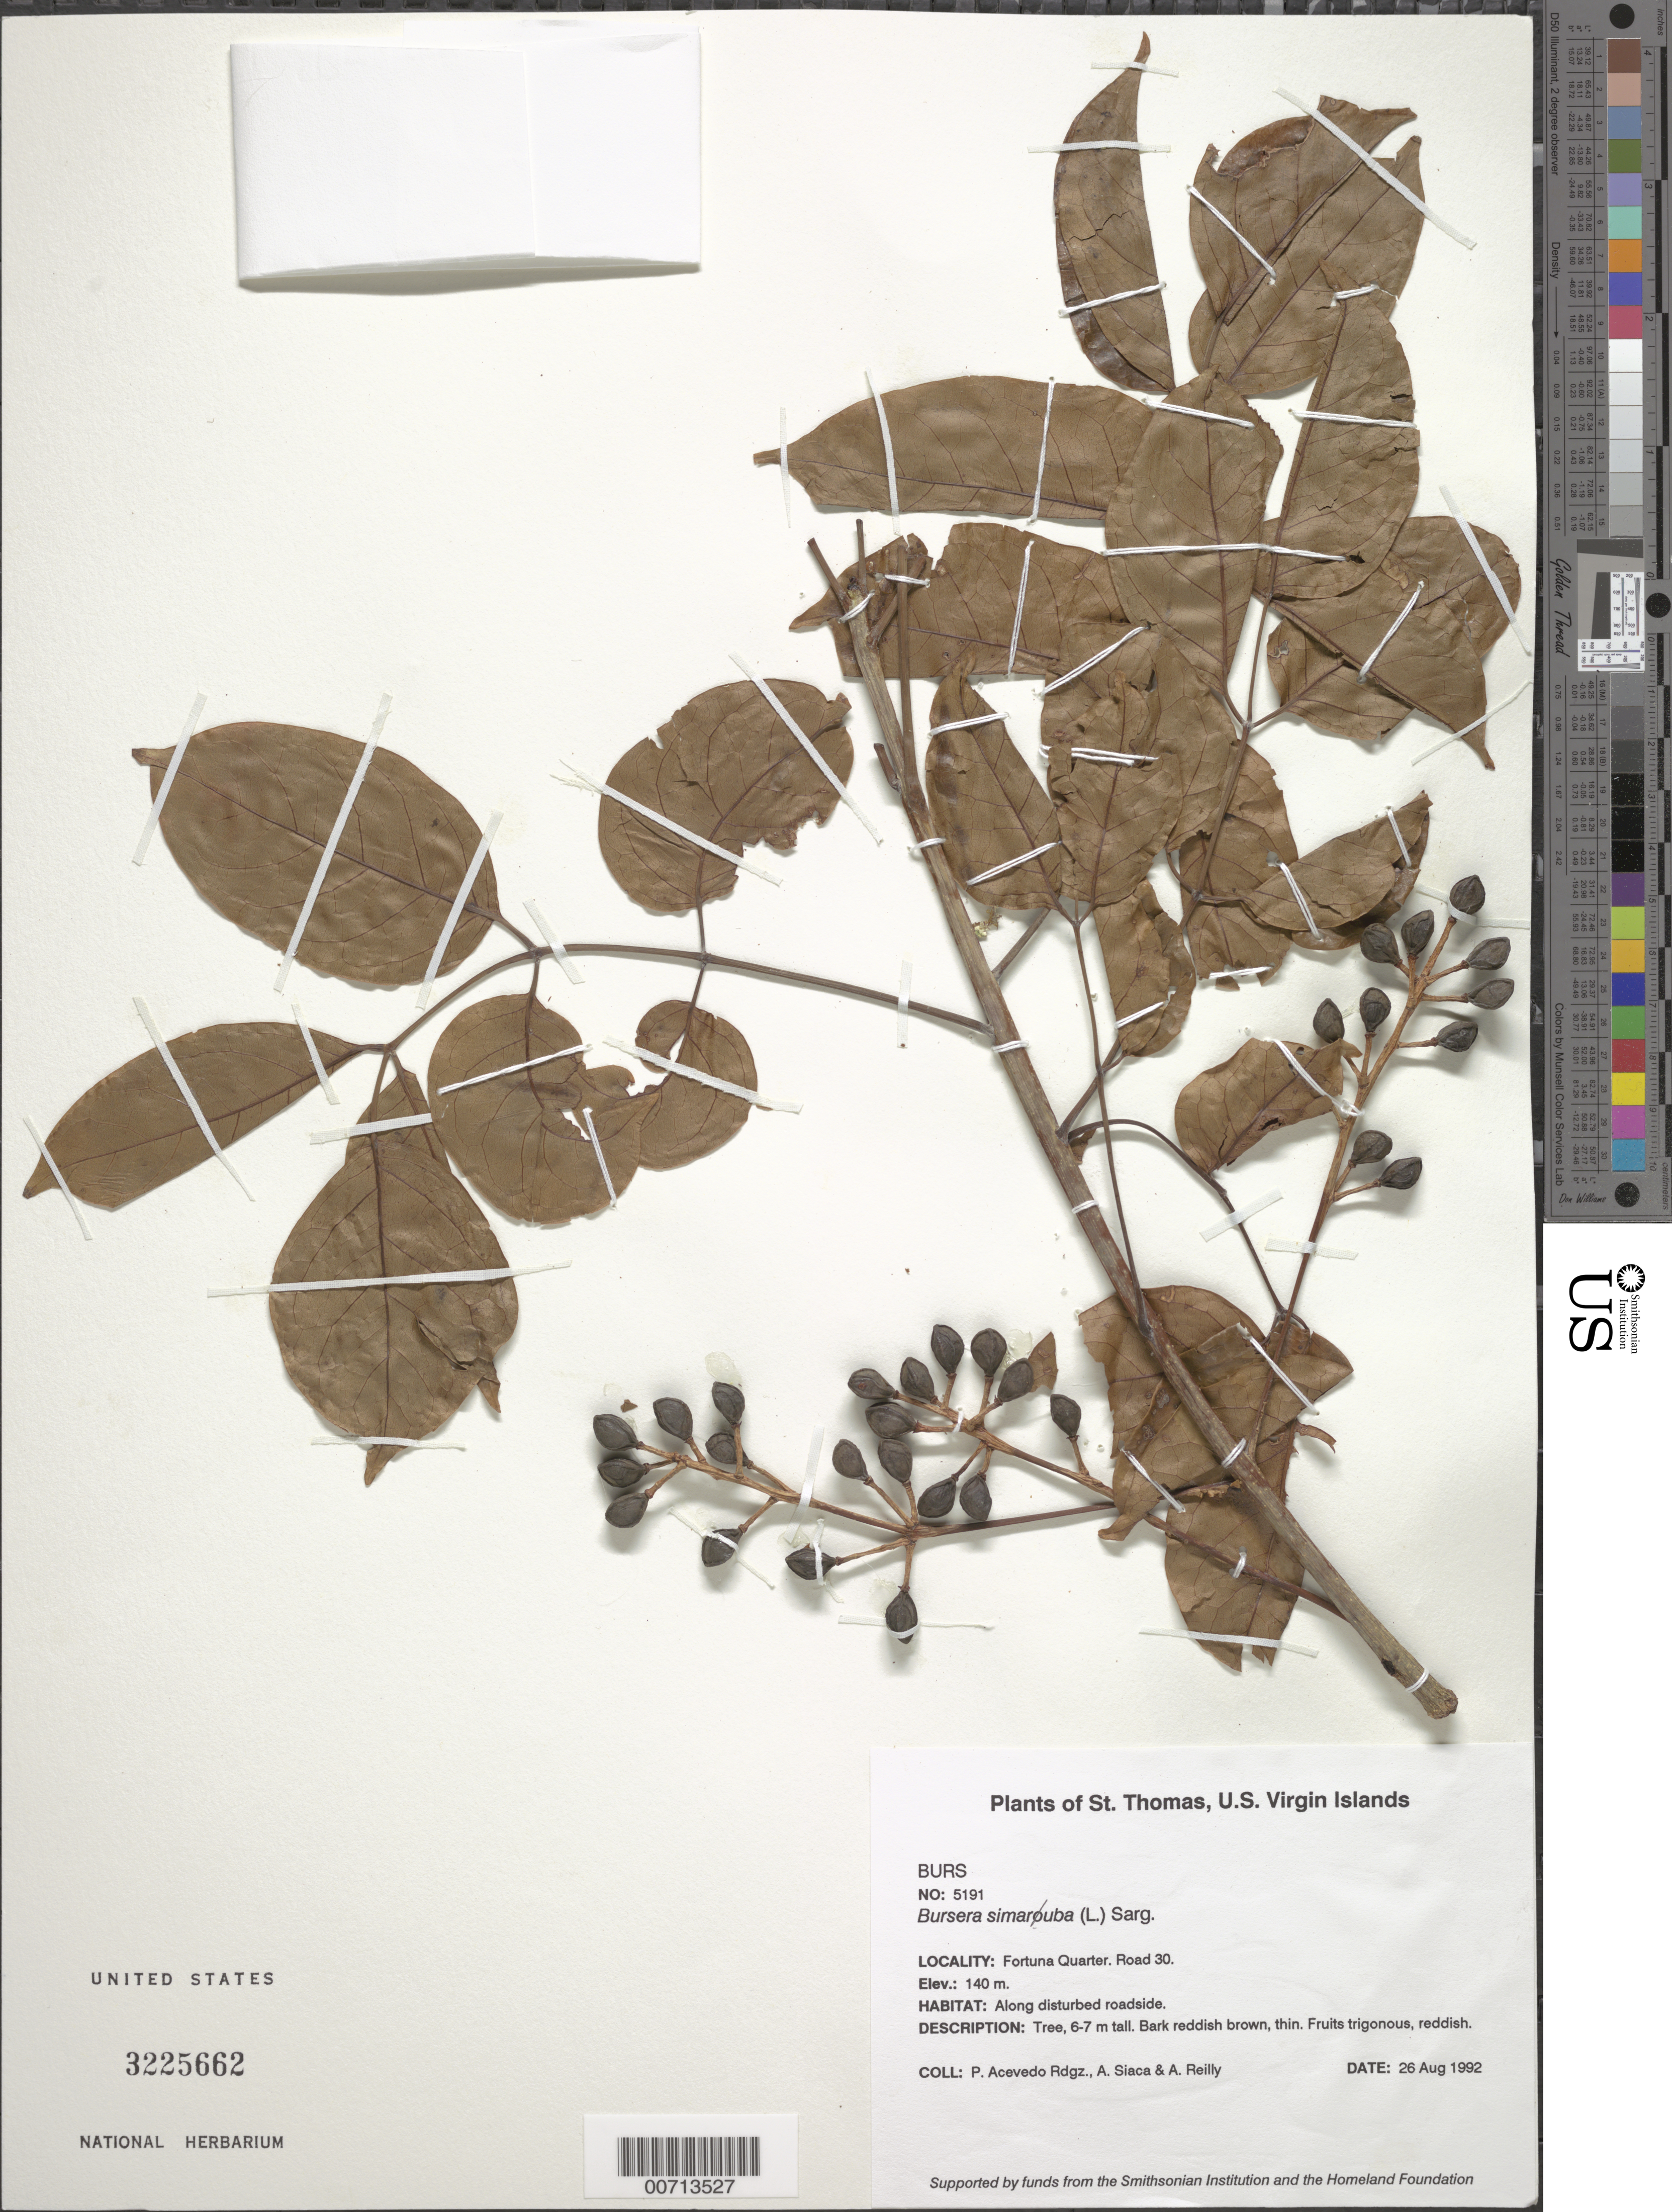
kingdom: Plantae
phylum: Tracheophyta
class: Magnoliopsida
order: Sapindales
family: Burseraceae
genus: Bursera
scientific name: Bursera simaruba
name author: (L.) Sarg.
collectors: P. Acevedo-Rodr., A. Siaca & A. Reilly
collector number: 5191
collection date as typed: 26 Aug 1992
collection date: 1992-08-26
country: U.S. Virgin Islands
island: St. Thomas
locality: Fortuna Quarter. Road 30.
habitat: Along disturbed roadside.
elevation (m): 140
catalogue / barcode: US 3225662